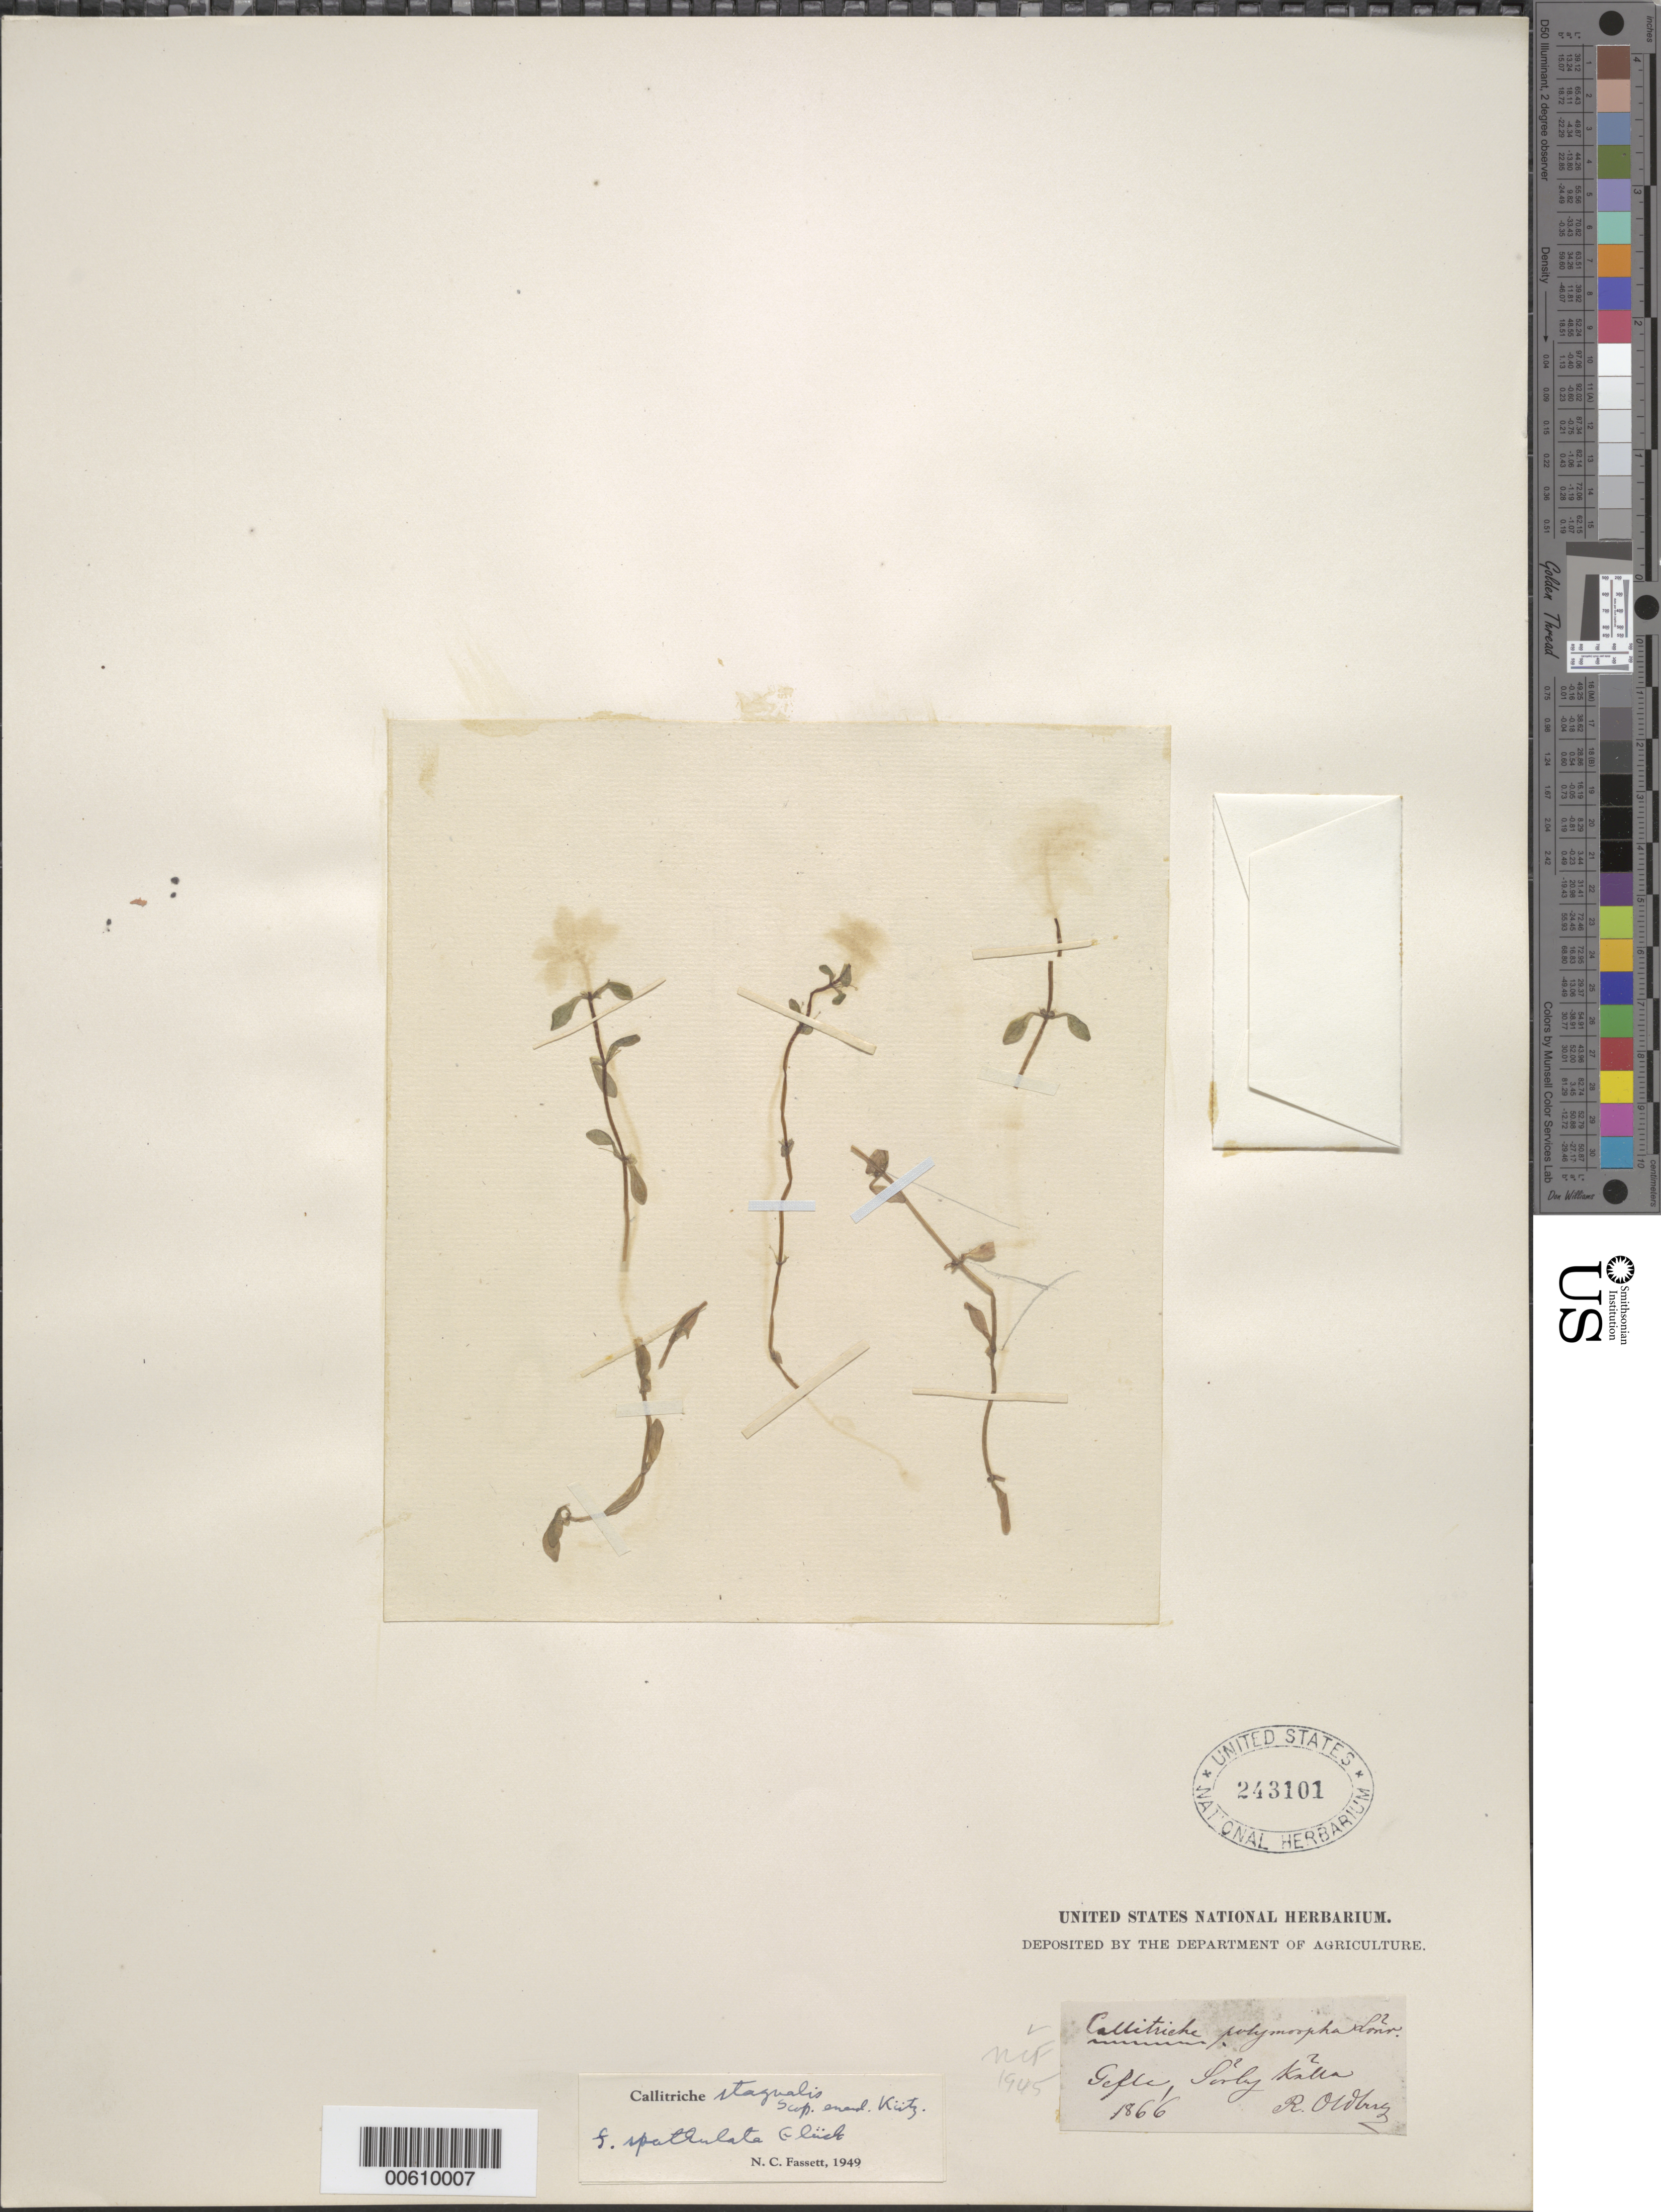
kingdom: Plantae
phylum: Tracheophyta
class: Magnoliopsida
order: Lamiales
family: Plantaginaceae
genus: Callitriche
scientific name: Callitriche stagnalis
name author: Scop.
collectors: R. Oldburg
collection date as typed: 1866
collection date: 1866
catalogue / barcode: US 243101